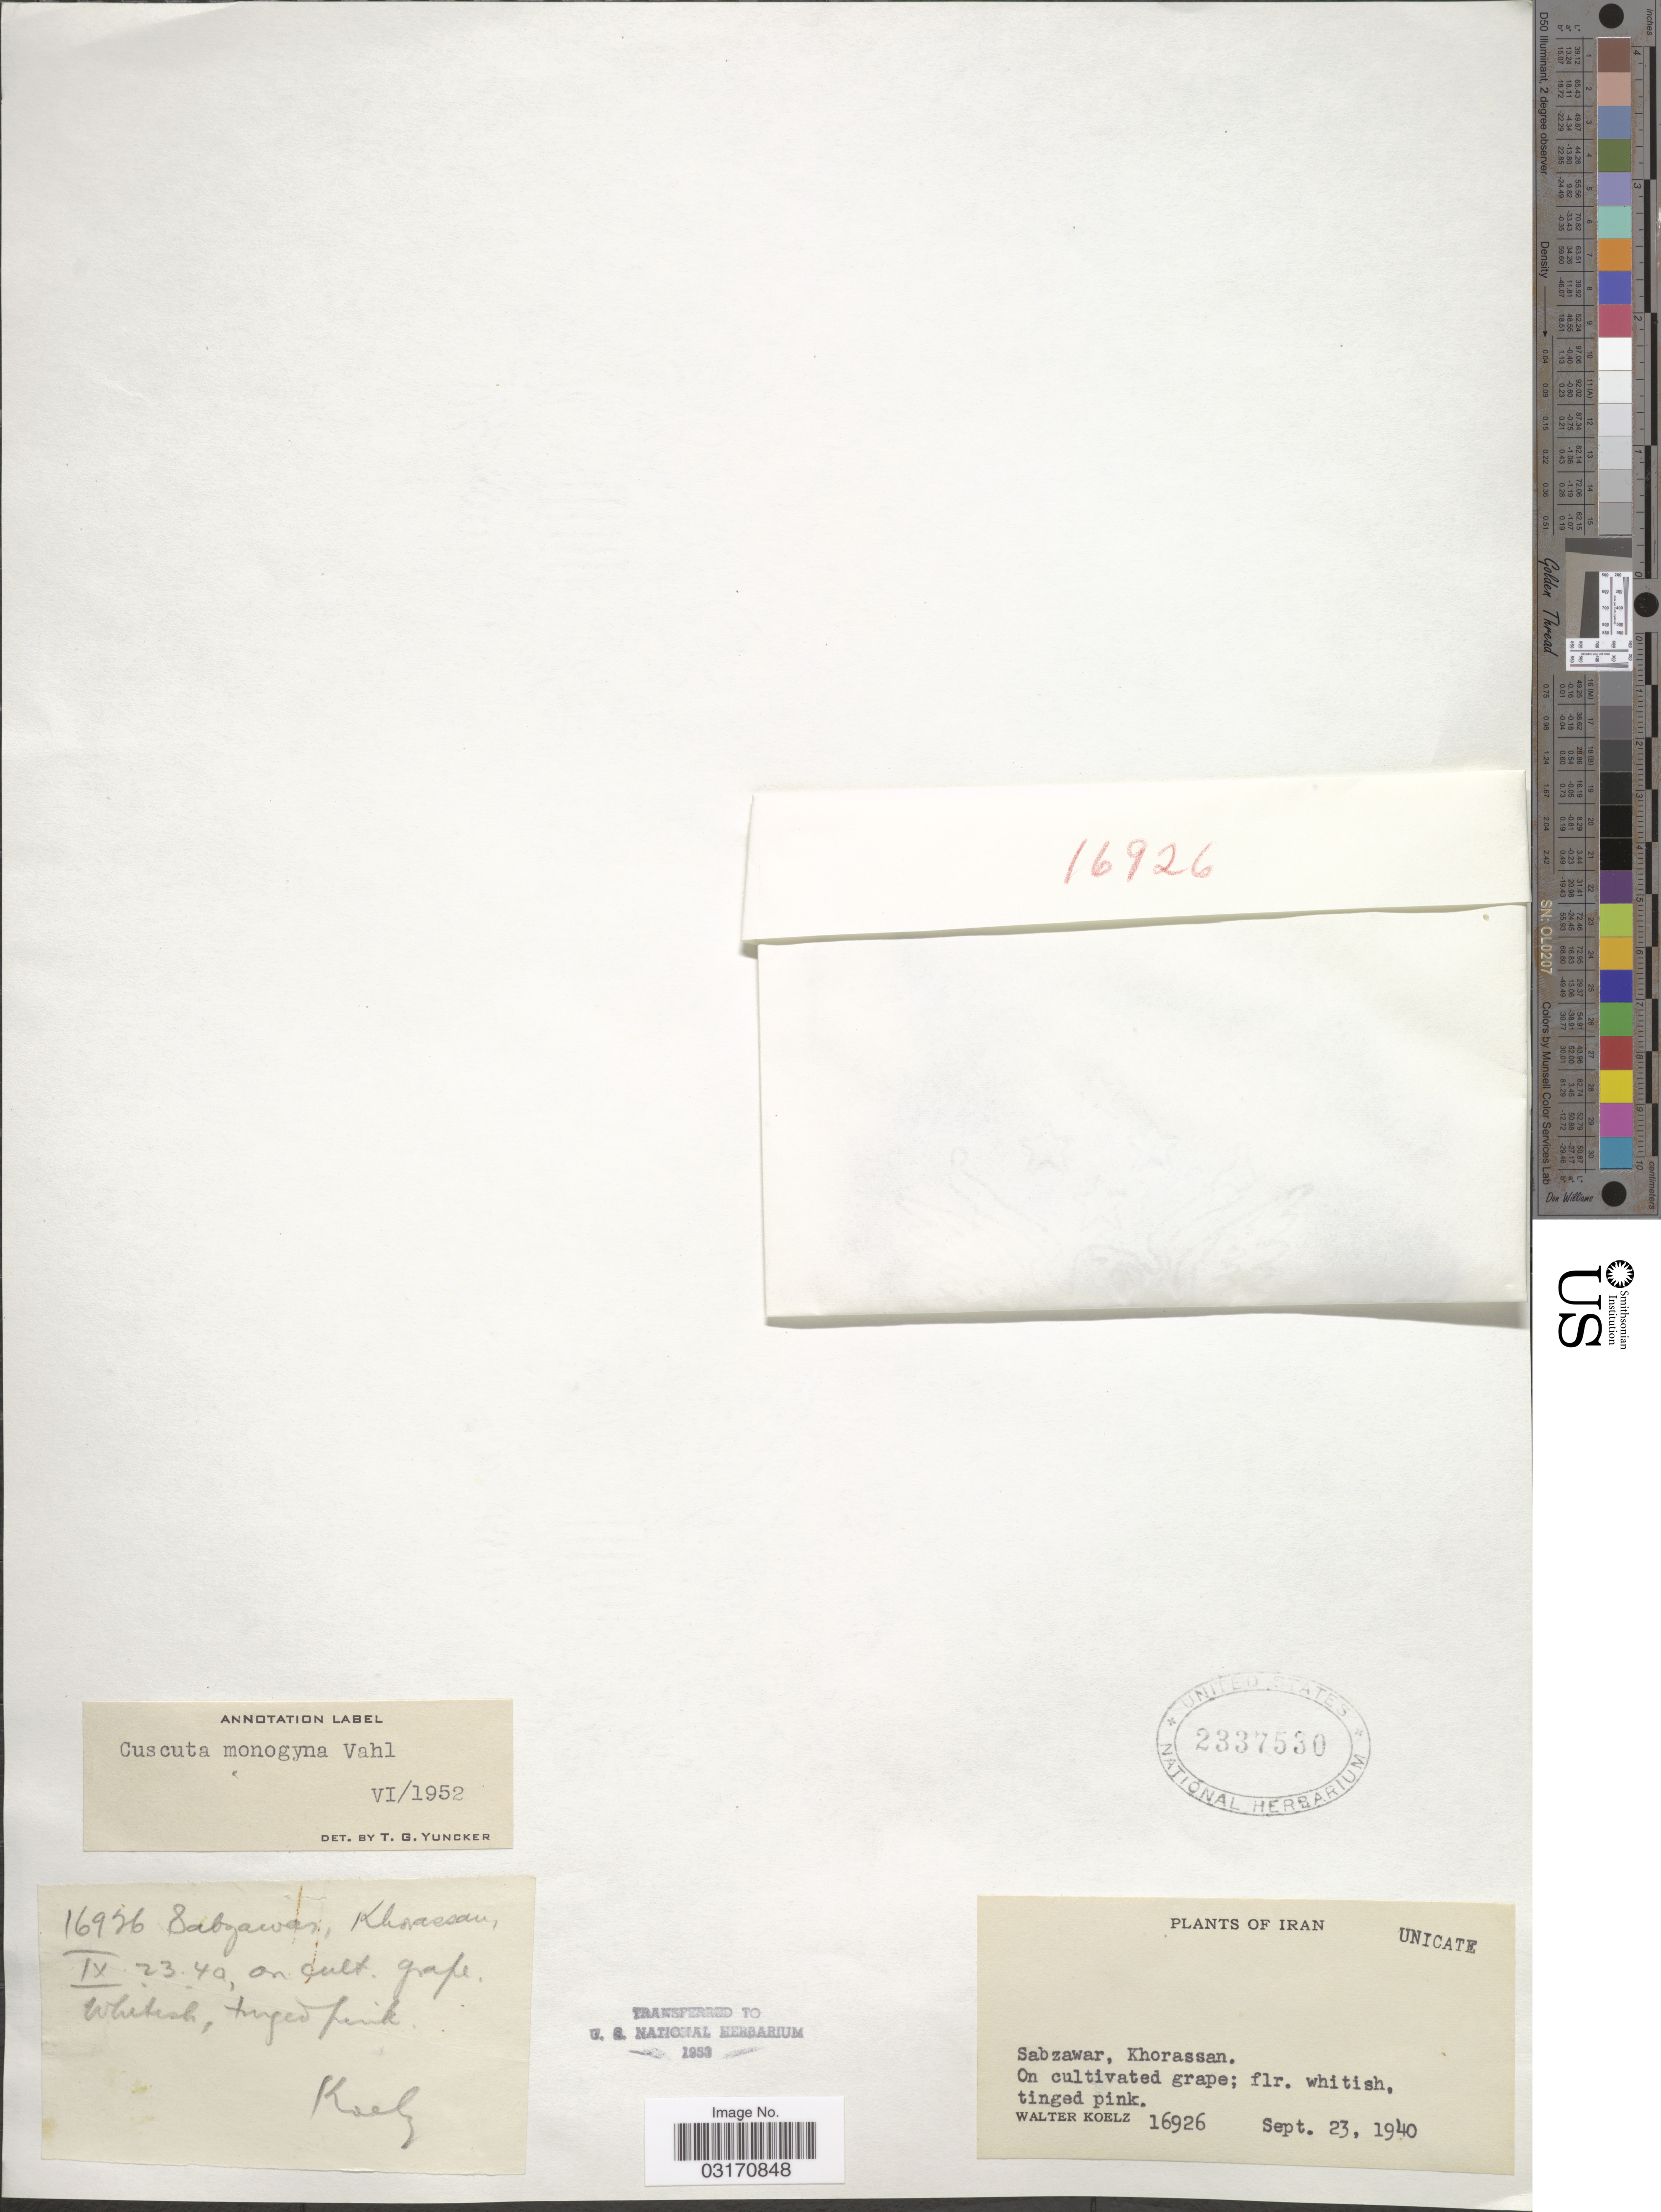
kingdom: Plantae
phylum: Tracheophyta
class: Magnoliopsida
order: Solanales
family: Convolvulaceae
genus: Cuscuta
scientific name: Cuscuta monogyna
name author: Vahl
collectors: W. N. Koelz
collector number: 16926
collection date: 1940-09-23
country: Iran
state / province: Khorasan [obsolete]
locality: Sabzawar.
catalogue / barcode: US 2337530